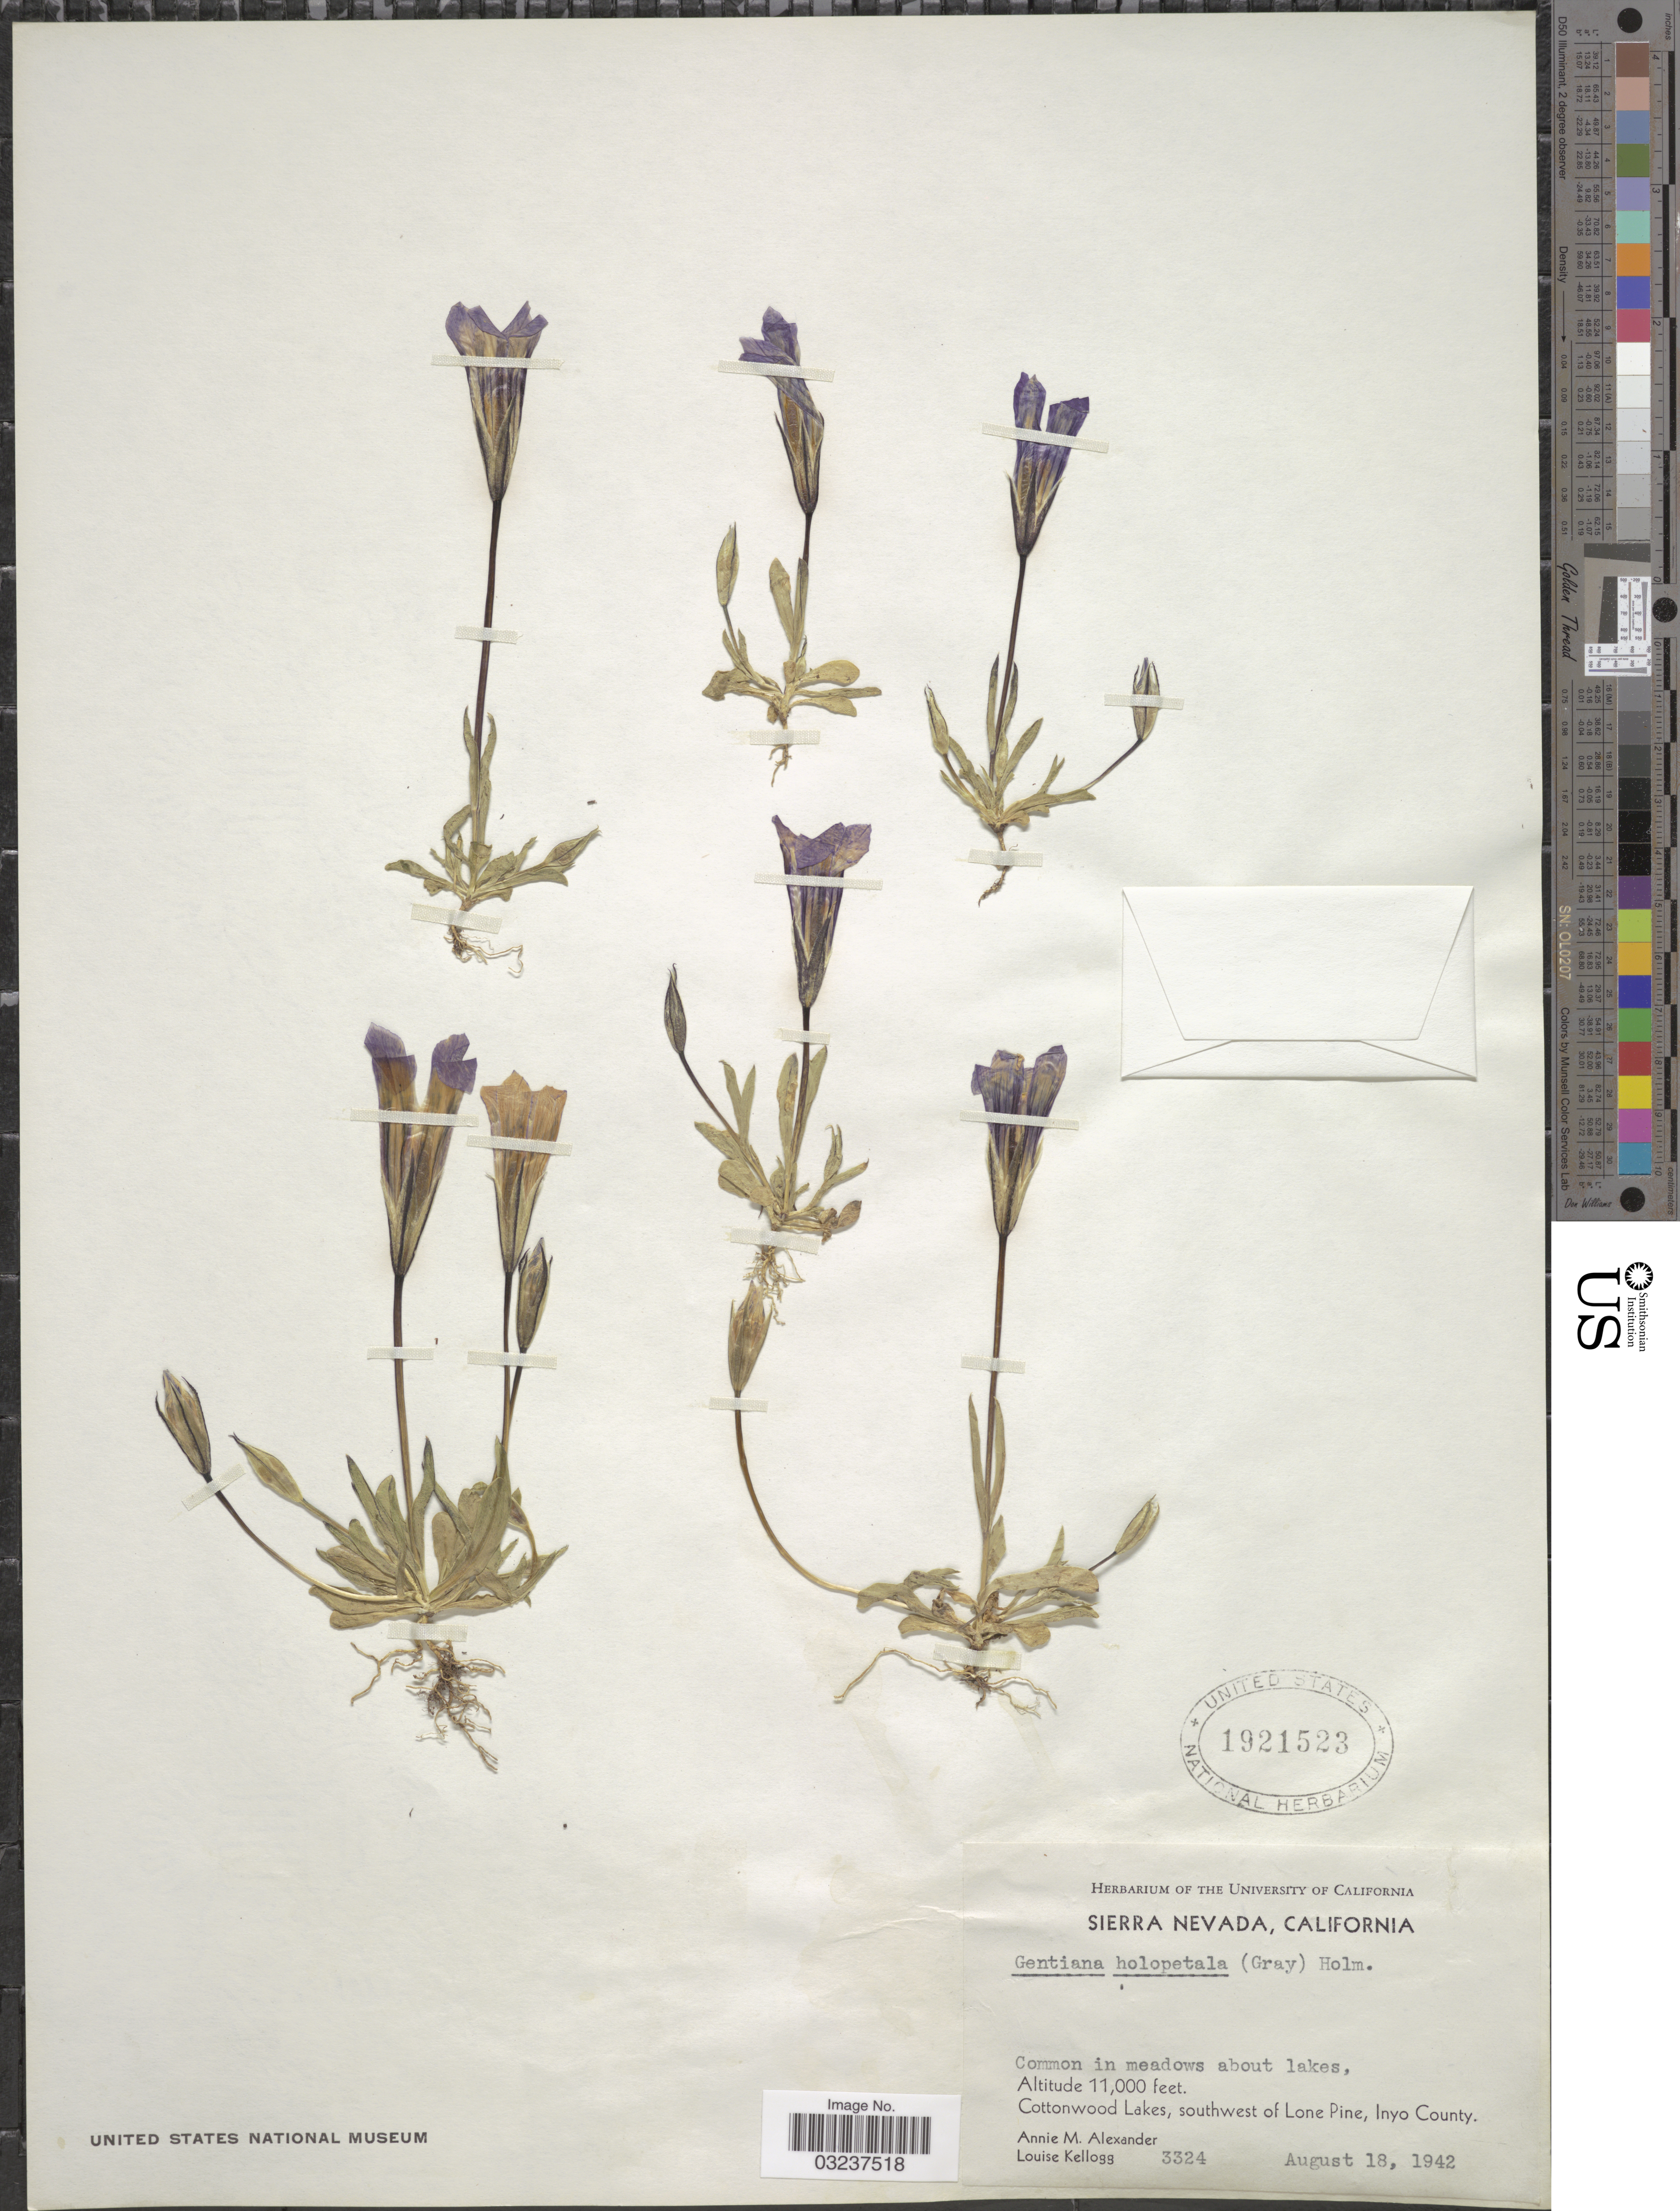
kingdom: Plantae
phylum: Tracheophyta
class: Magnoliopsida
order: Gentianales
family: Gentianaceae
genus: Gentianella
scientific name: Gentianella detonsa subsp. holopetala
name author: (A. Gray) J.M. Gillett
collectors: A. M. Alexander & L. Kellogg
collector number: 3324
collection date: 1942-08-18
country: United States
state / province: California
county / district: Inyo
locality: Sierra Nevada, Cottonwood Lakes, southwest of Lone Pine, Inyo County.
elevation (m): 3353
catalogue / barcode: US 1921523